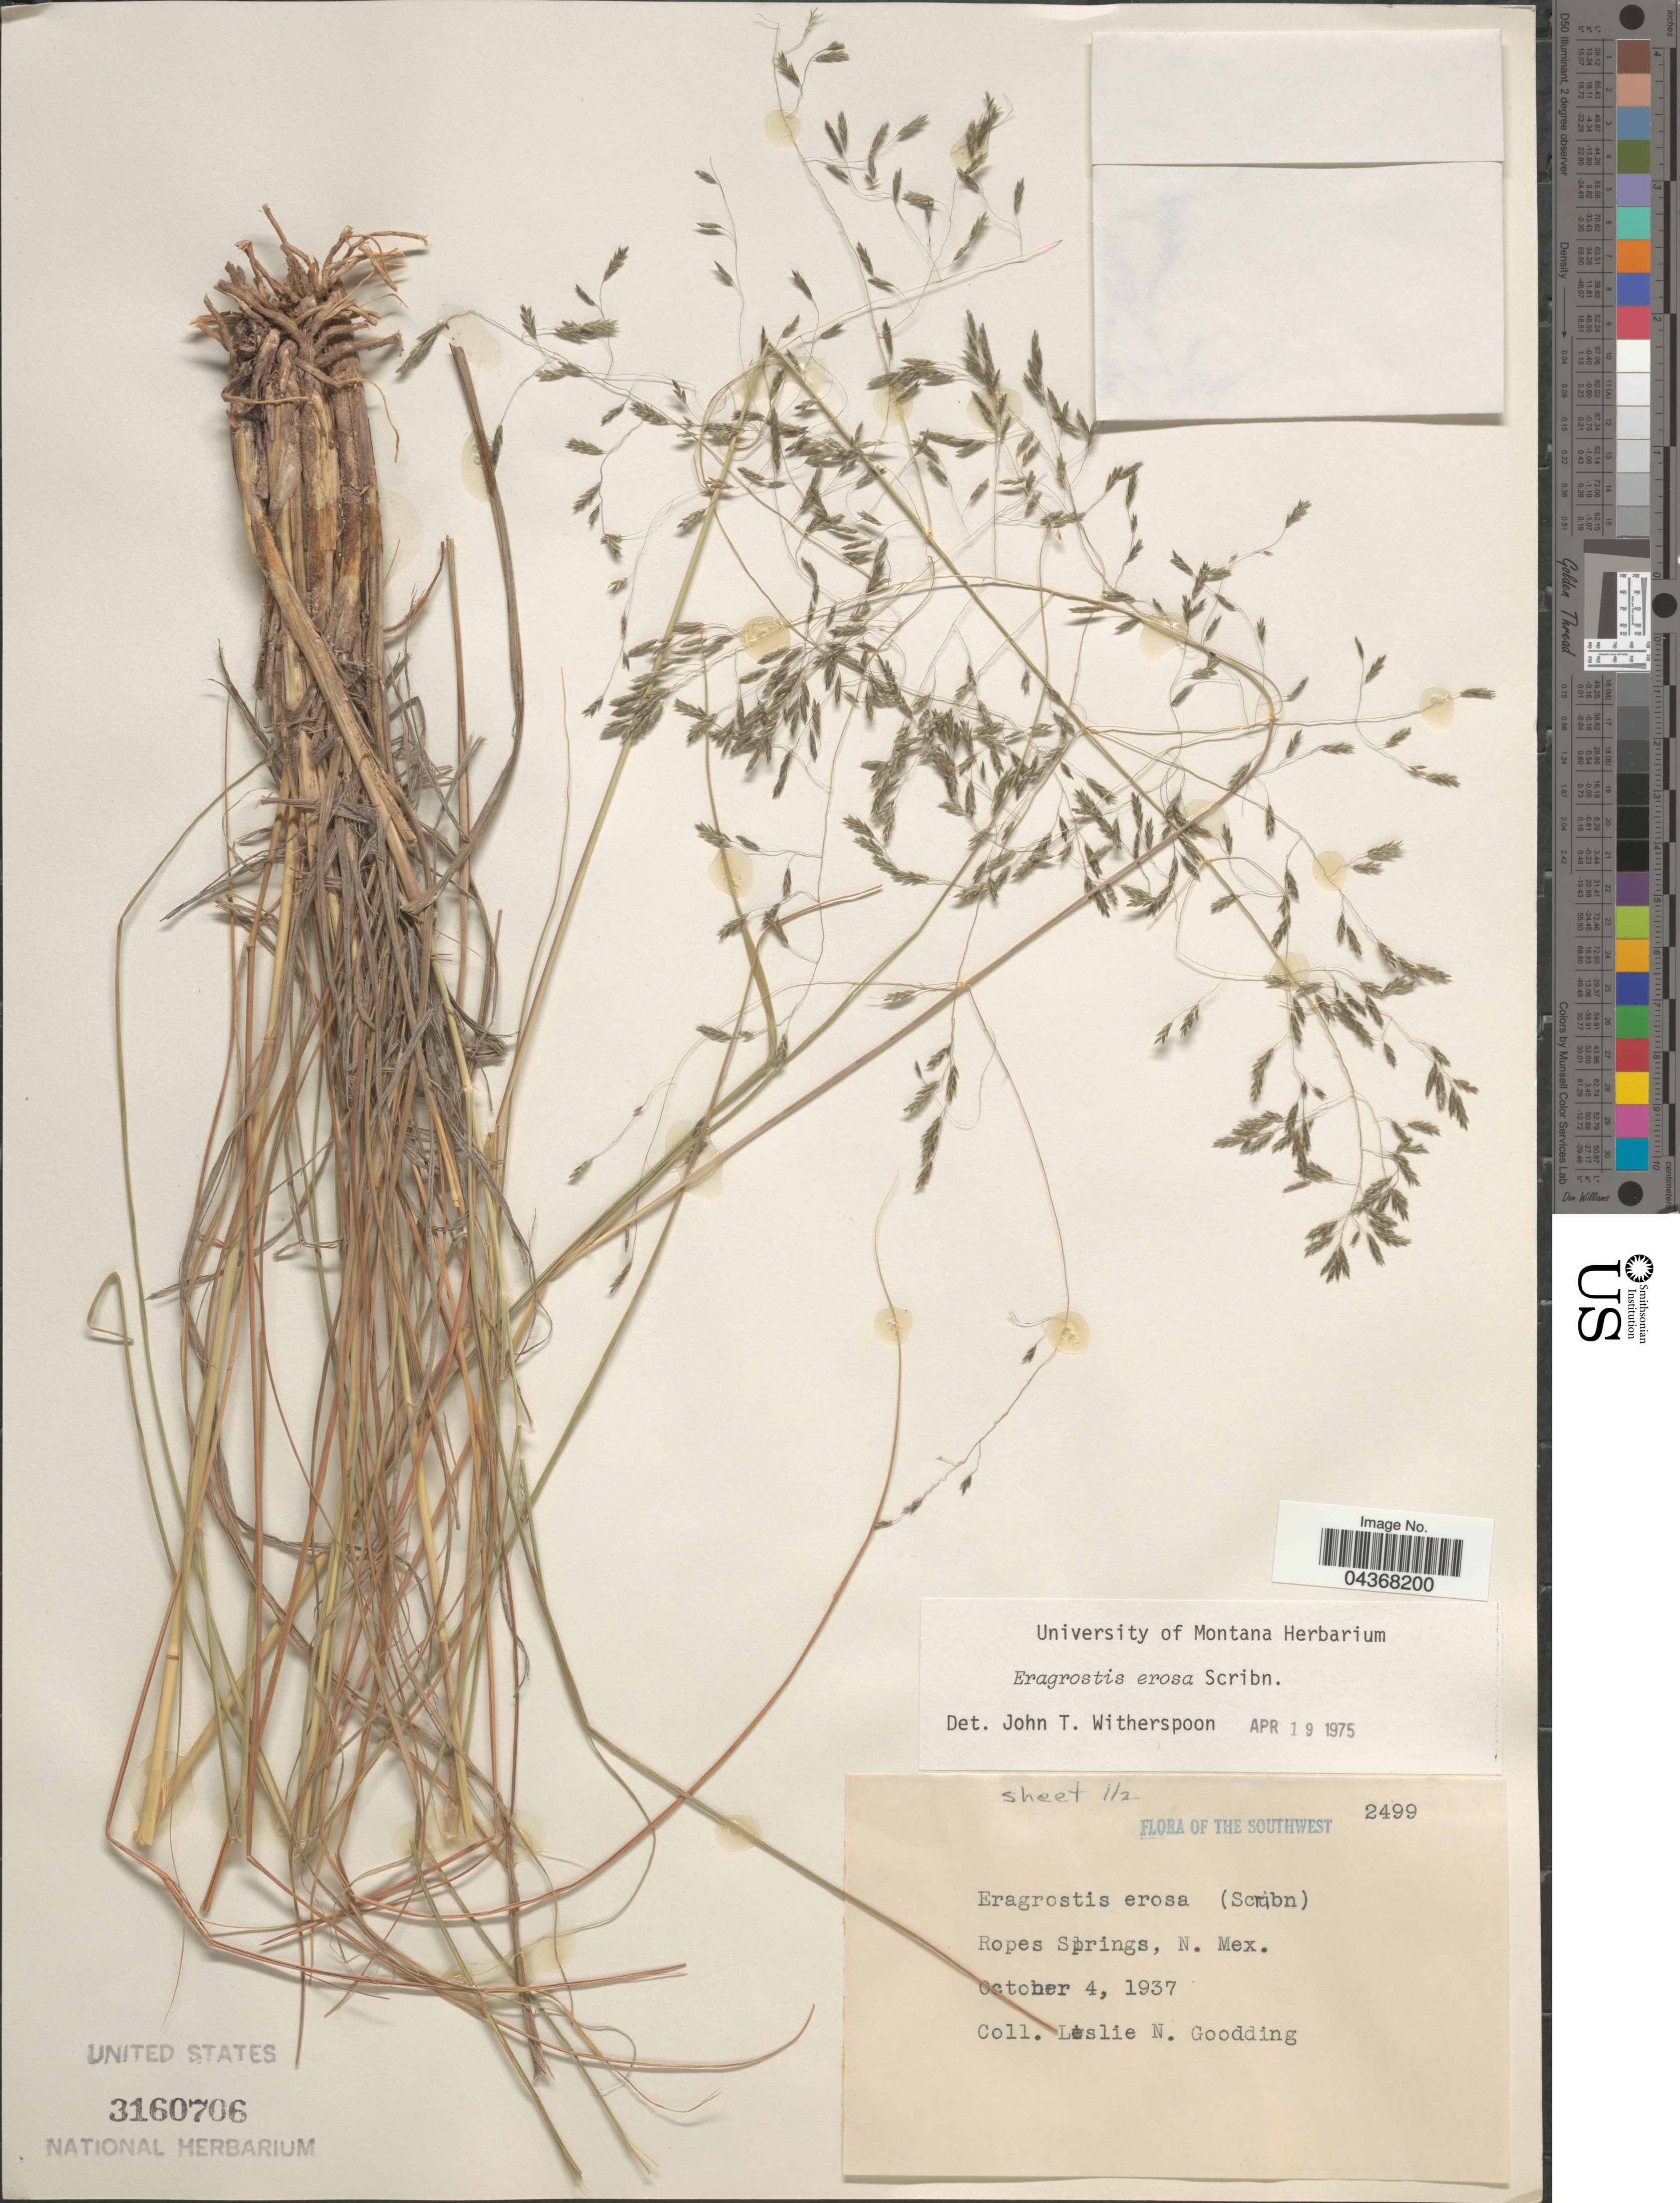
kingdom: Plantae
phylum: Tracheophyta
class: Liliopsida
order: Poales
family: Poaceae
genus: Eragrostis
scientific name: Eragrostis erosa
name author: Scribn. ex W.J. Beal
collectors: L. N. Goodding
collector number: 2499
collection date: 1937-10-04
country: United States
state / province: New Mexico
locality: The Southwest. Ropes Springs.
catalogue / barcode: US 3160706